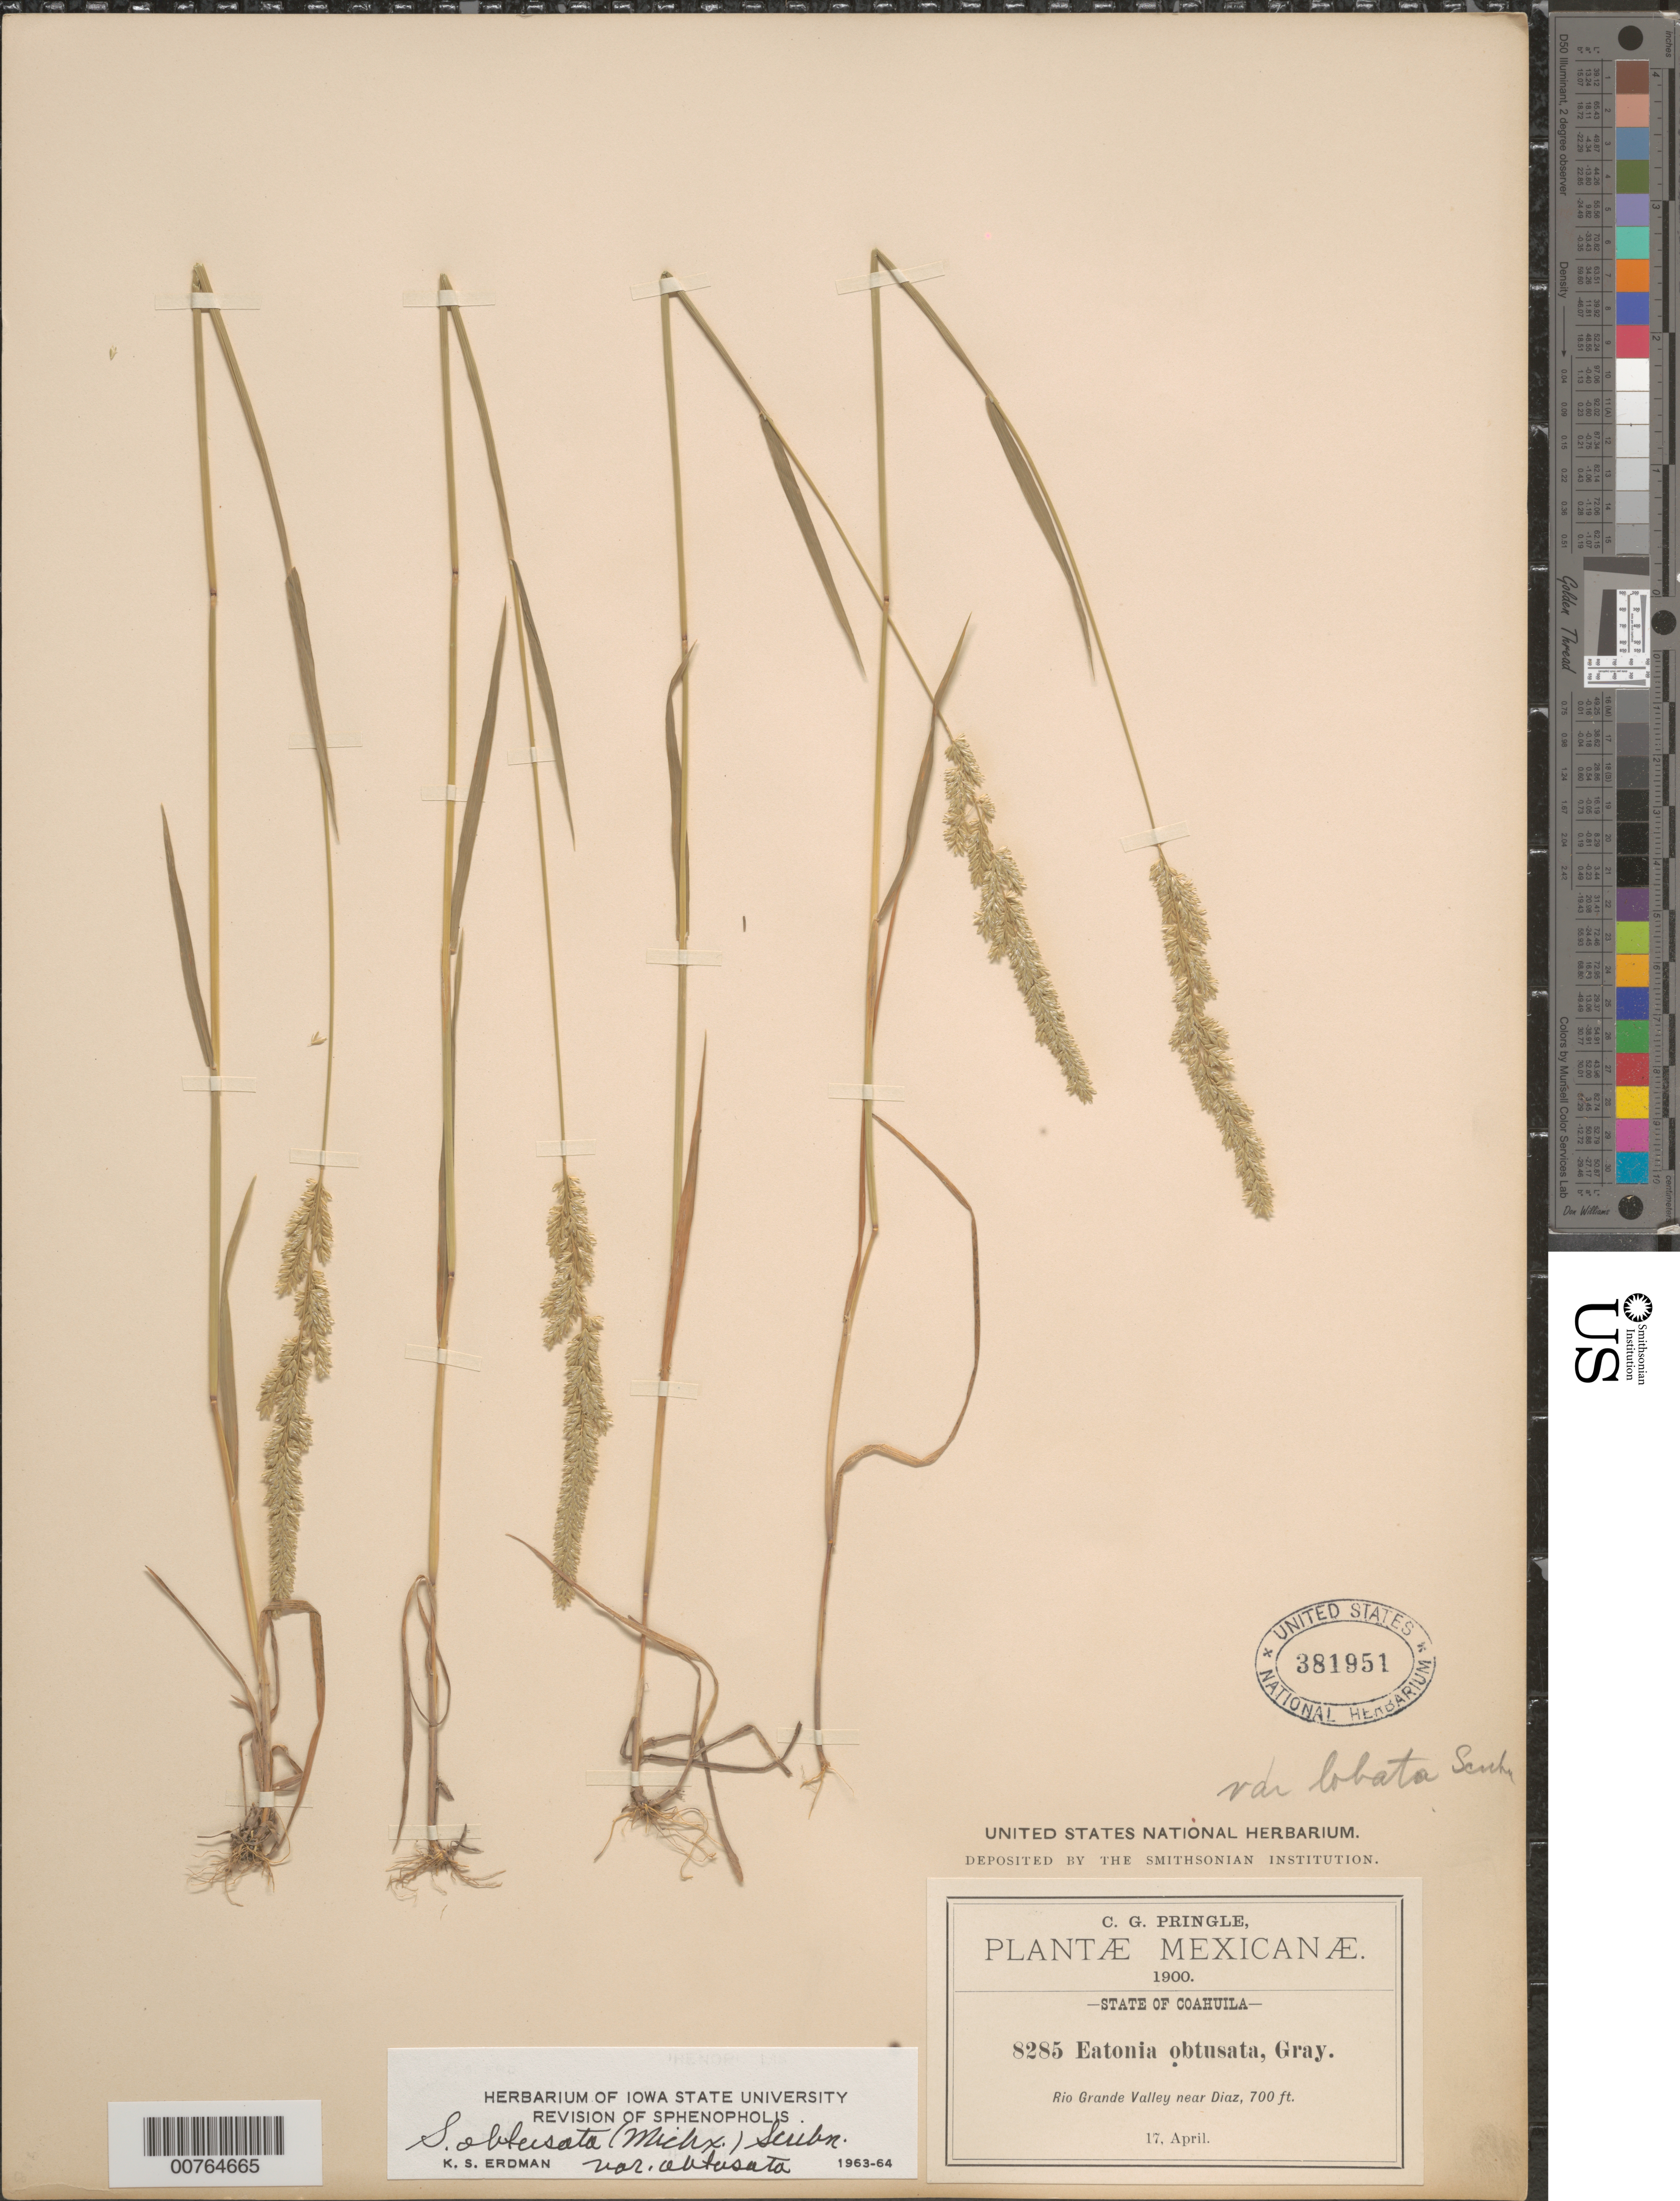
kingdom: Plantae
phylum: Tracheophyta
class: Liliopsida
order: Poales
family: Poaceae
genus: Sphenopholis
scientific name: Sphenopholis obtusata var. obtusata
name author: (Michx.) Scribn.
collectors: C. G. Pringle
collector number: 8285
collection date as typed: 17 Apr 1900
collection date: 1900-04-17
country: Mexico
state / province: Coahuila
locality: Rio Grande Valle, near Diaz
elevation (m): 213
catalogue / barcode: US 381951